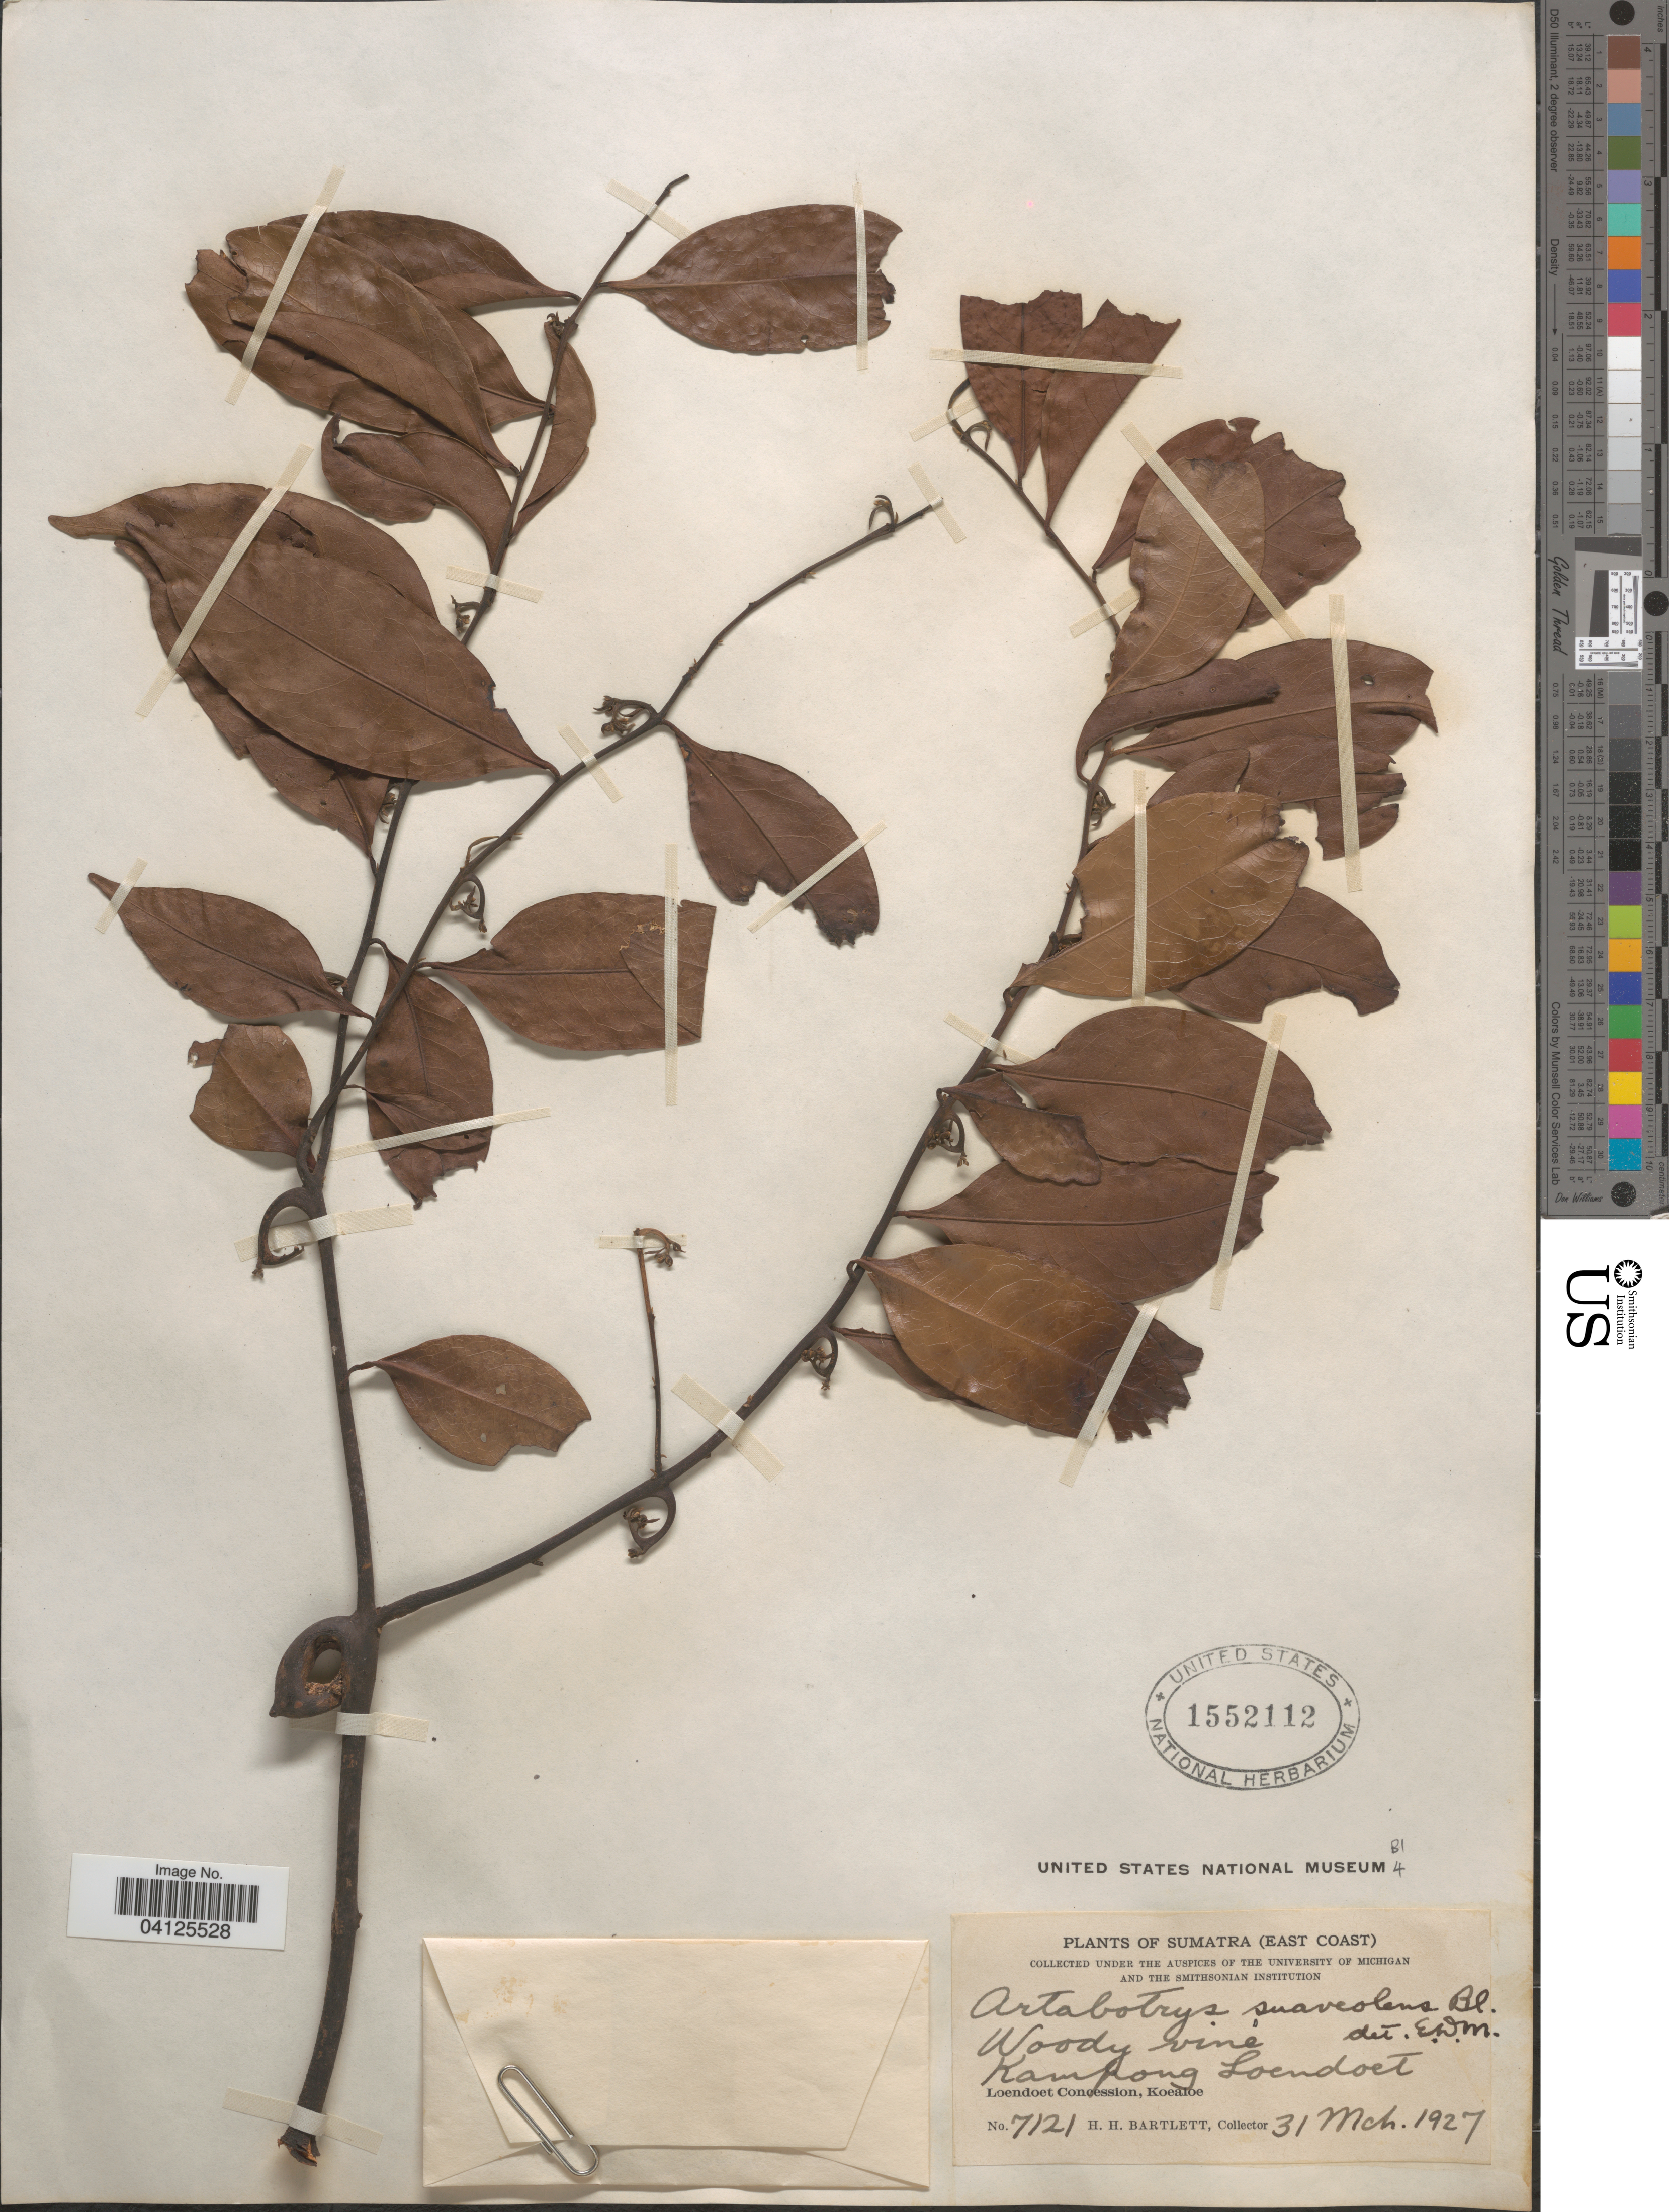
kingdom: Plantae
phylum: Tracheophyta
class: Magnoliopsida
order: Magnoliales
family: Annonaceae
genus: Artabotrys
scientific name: Artabotrys suaveolens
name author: (Blume) Blume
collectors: H. H. Bartlett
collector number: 7121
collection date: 1927-03-31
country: Indonesia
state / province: Sumatra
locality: (East Coast). Kampong Loendoet. Loendoet Concession, Koealoe.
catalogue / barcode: US 1552112